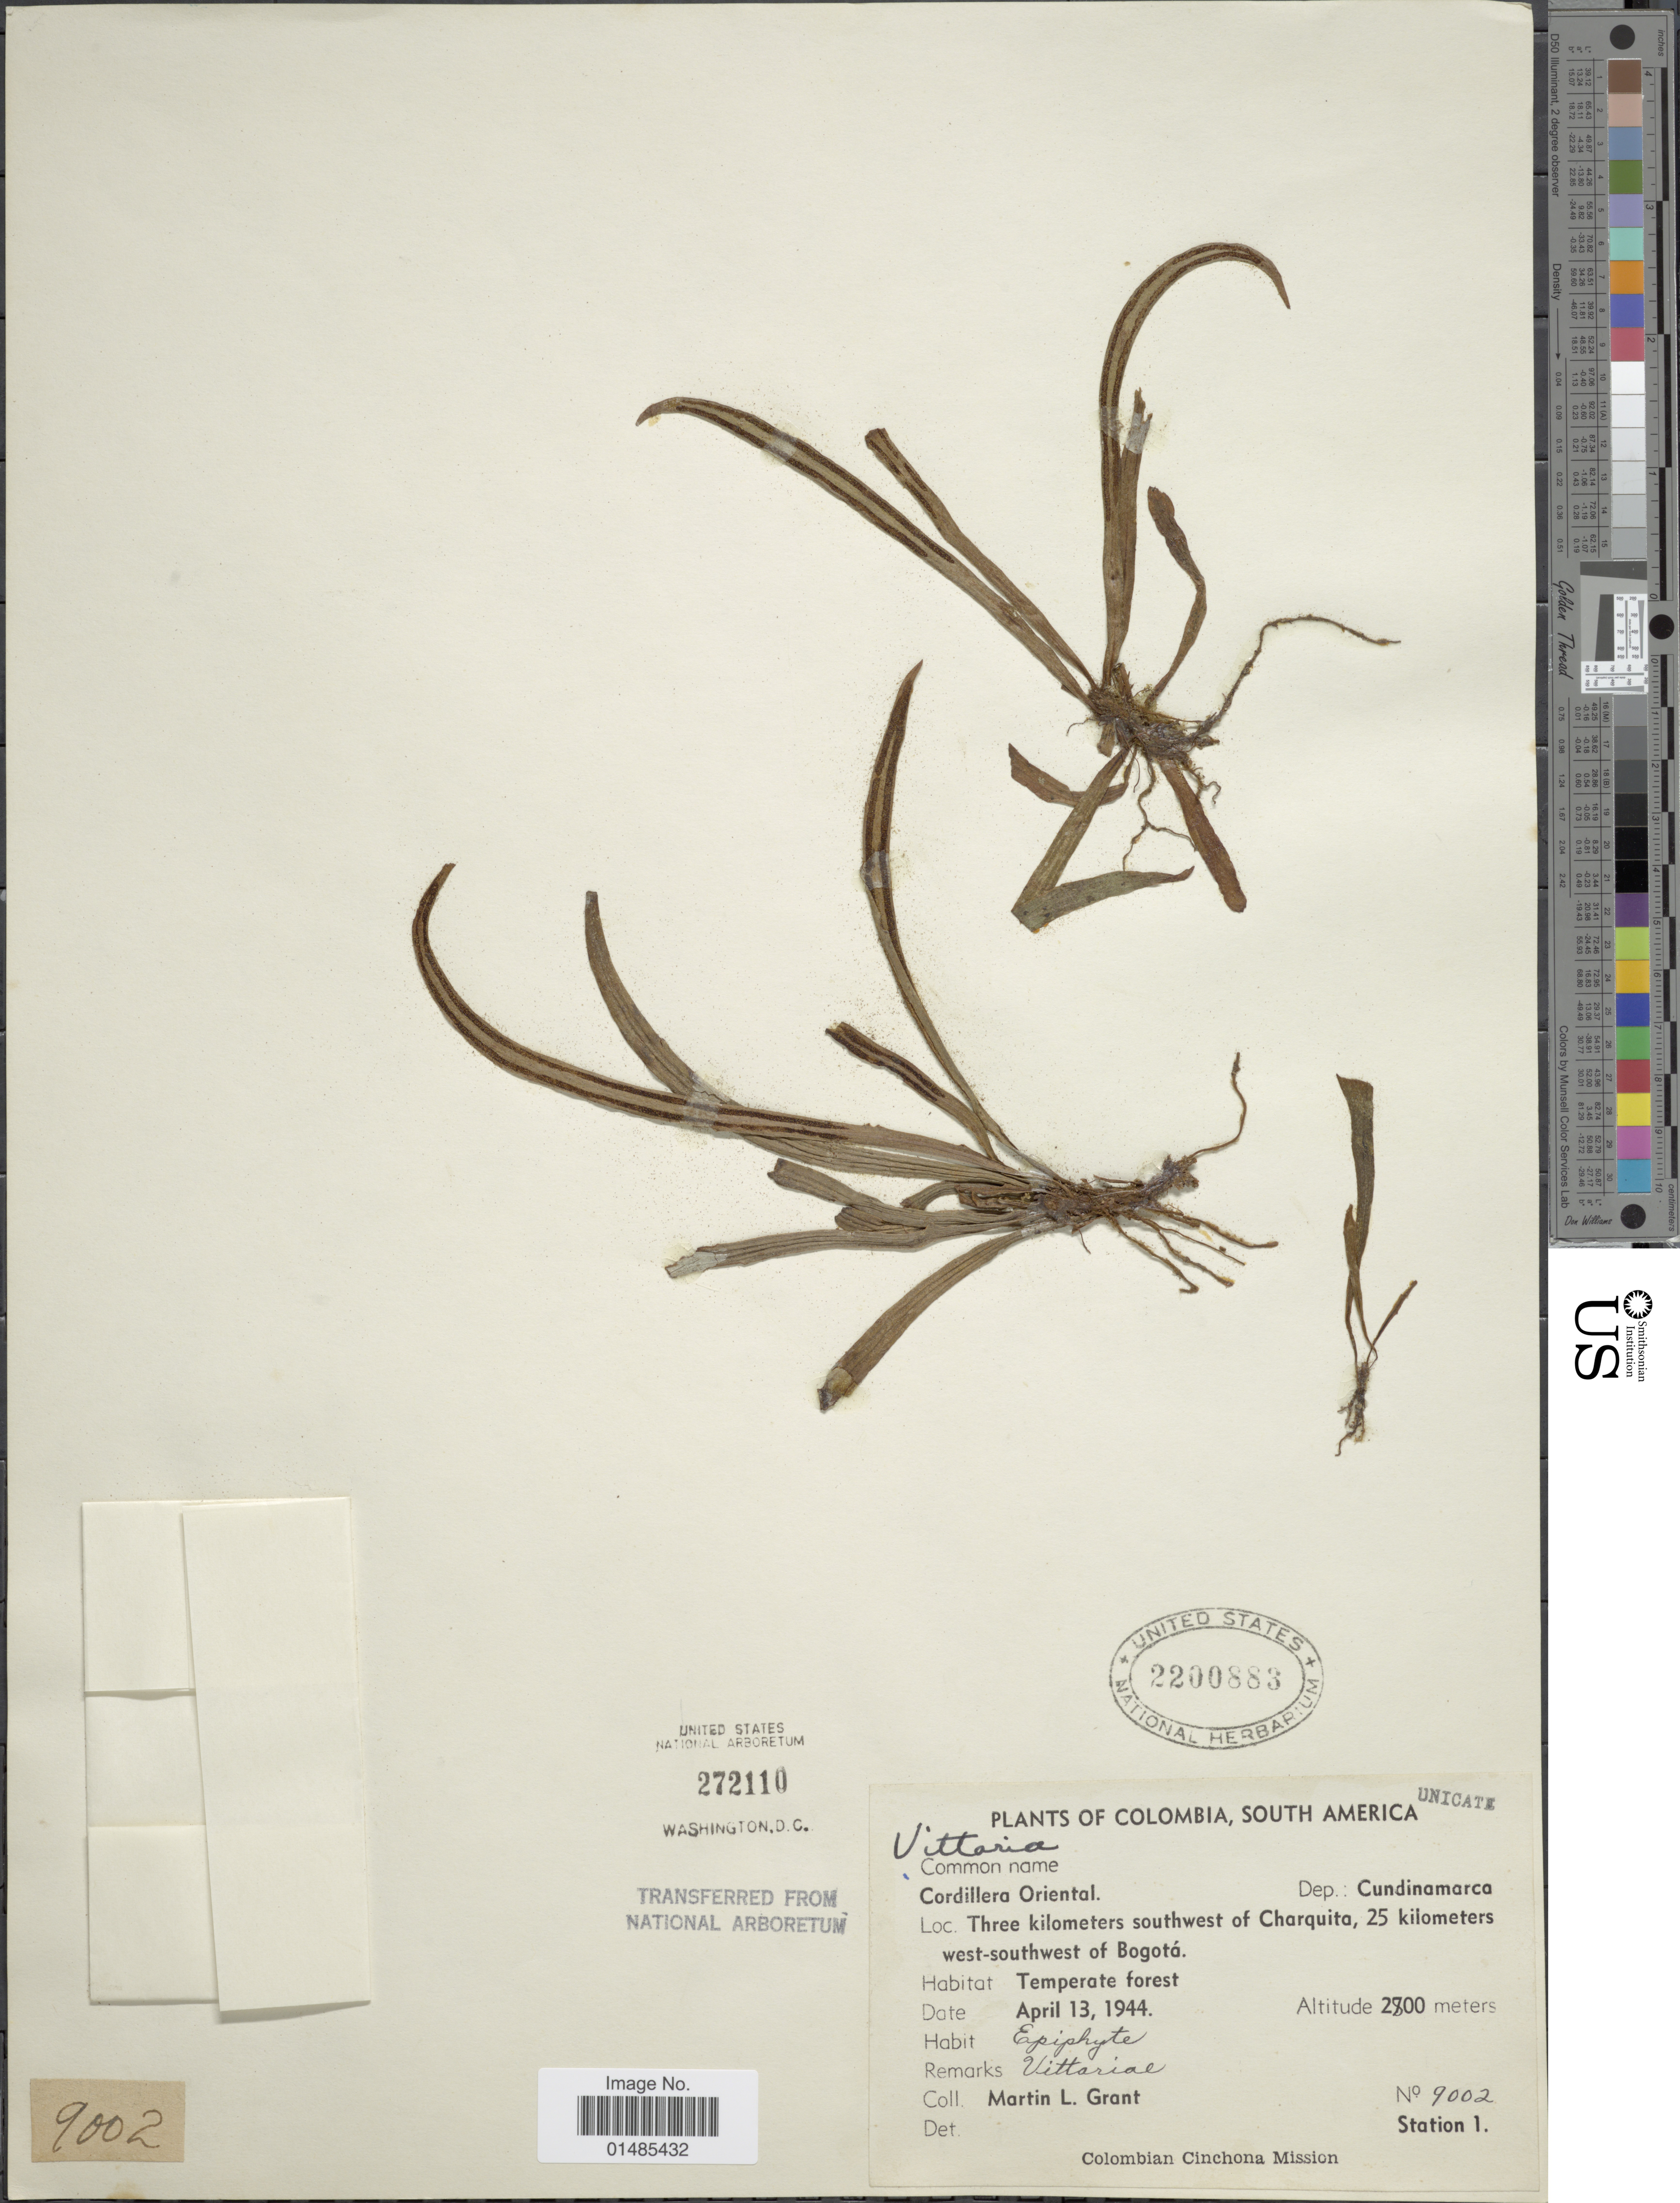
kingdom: Plantae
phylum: Tracheophyta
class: Polypodiopsida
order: Polypodiales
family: Pteridaceae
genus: Radiovittaria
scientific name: Radiovittaria gardneriana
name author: (Fée) E.H. Crane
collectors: M. L. Grant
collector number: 9002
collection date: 1944-04-13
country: Colombia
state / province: Cundinamarca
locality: Cordillera Oriental. Three kilometers southwest of Charquita, 25 kilometers west-southwest of Bogotá.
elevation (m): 2800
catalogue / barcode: US 2200883